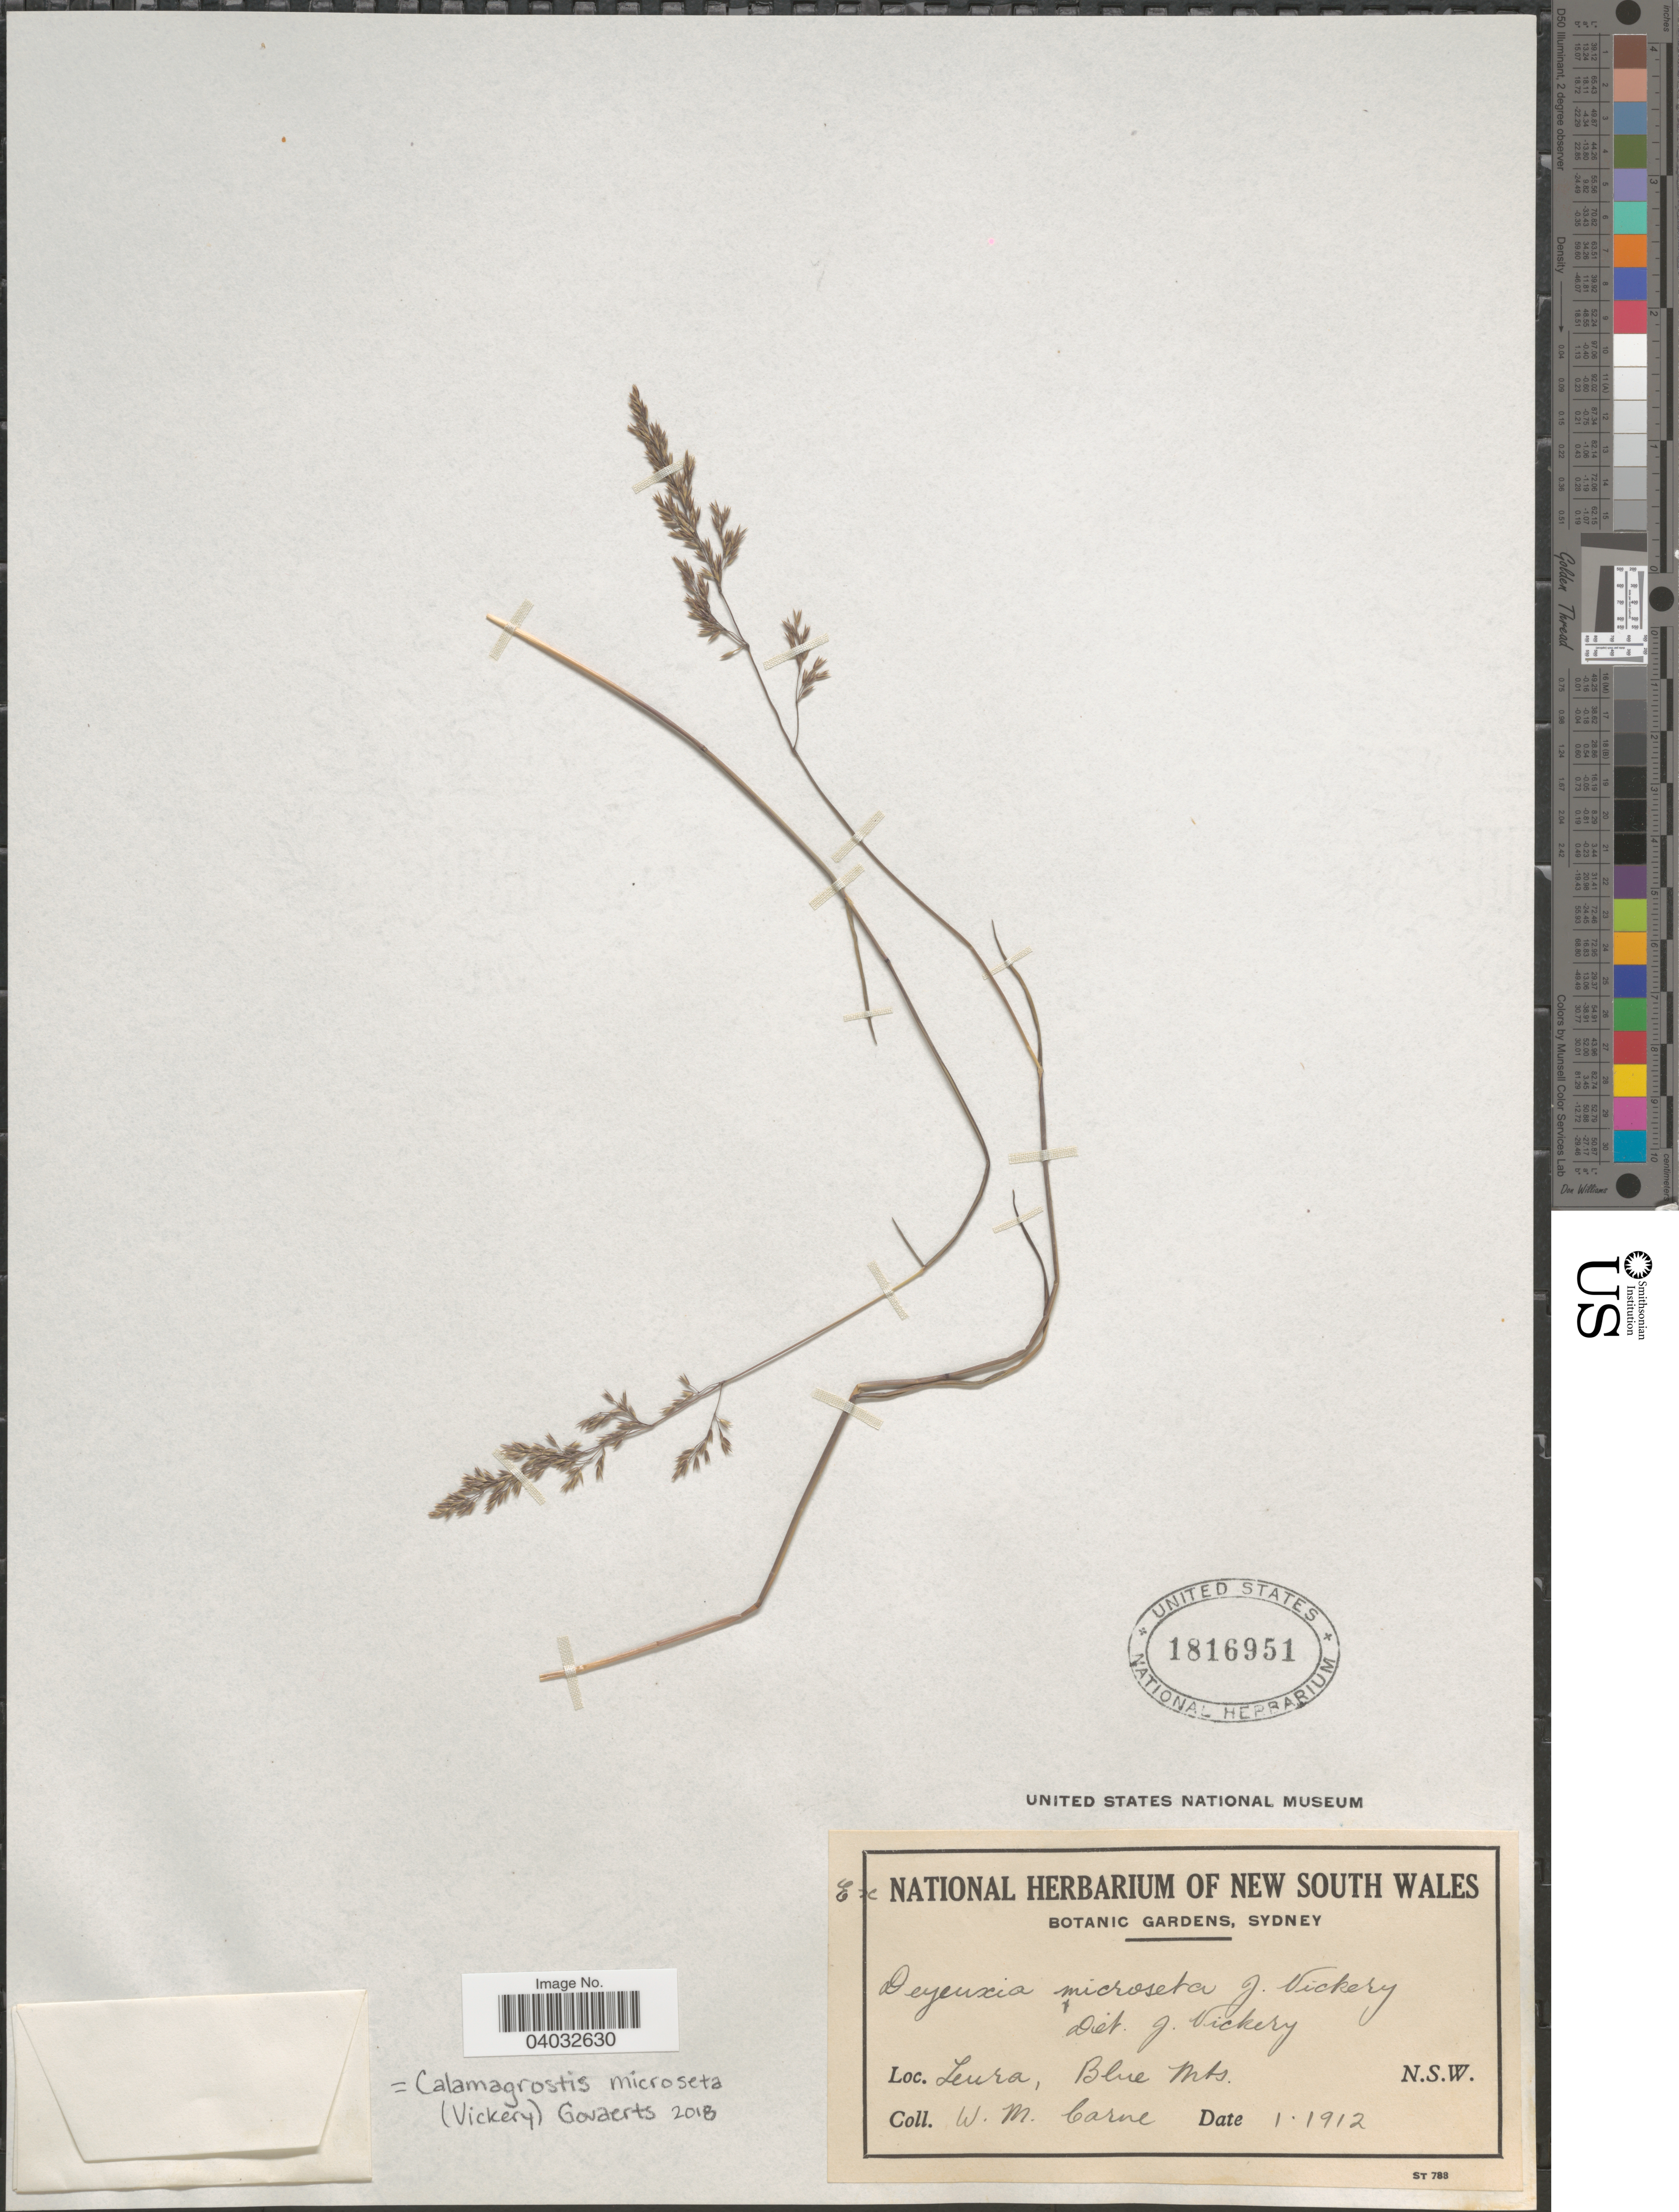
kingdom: Plantae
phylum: Tracheophyta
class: Liliopsida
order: Poales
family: Poaceae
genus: Calamagrostis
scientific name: Calamagrostis microseta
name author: (Vickery) Govaerts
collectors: W. Carne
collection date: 1912-01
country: Australia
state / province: New South Wales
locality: Leura, Blue Mts.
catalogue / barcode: US 1816951